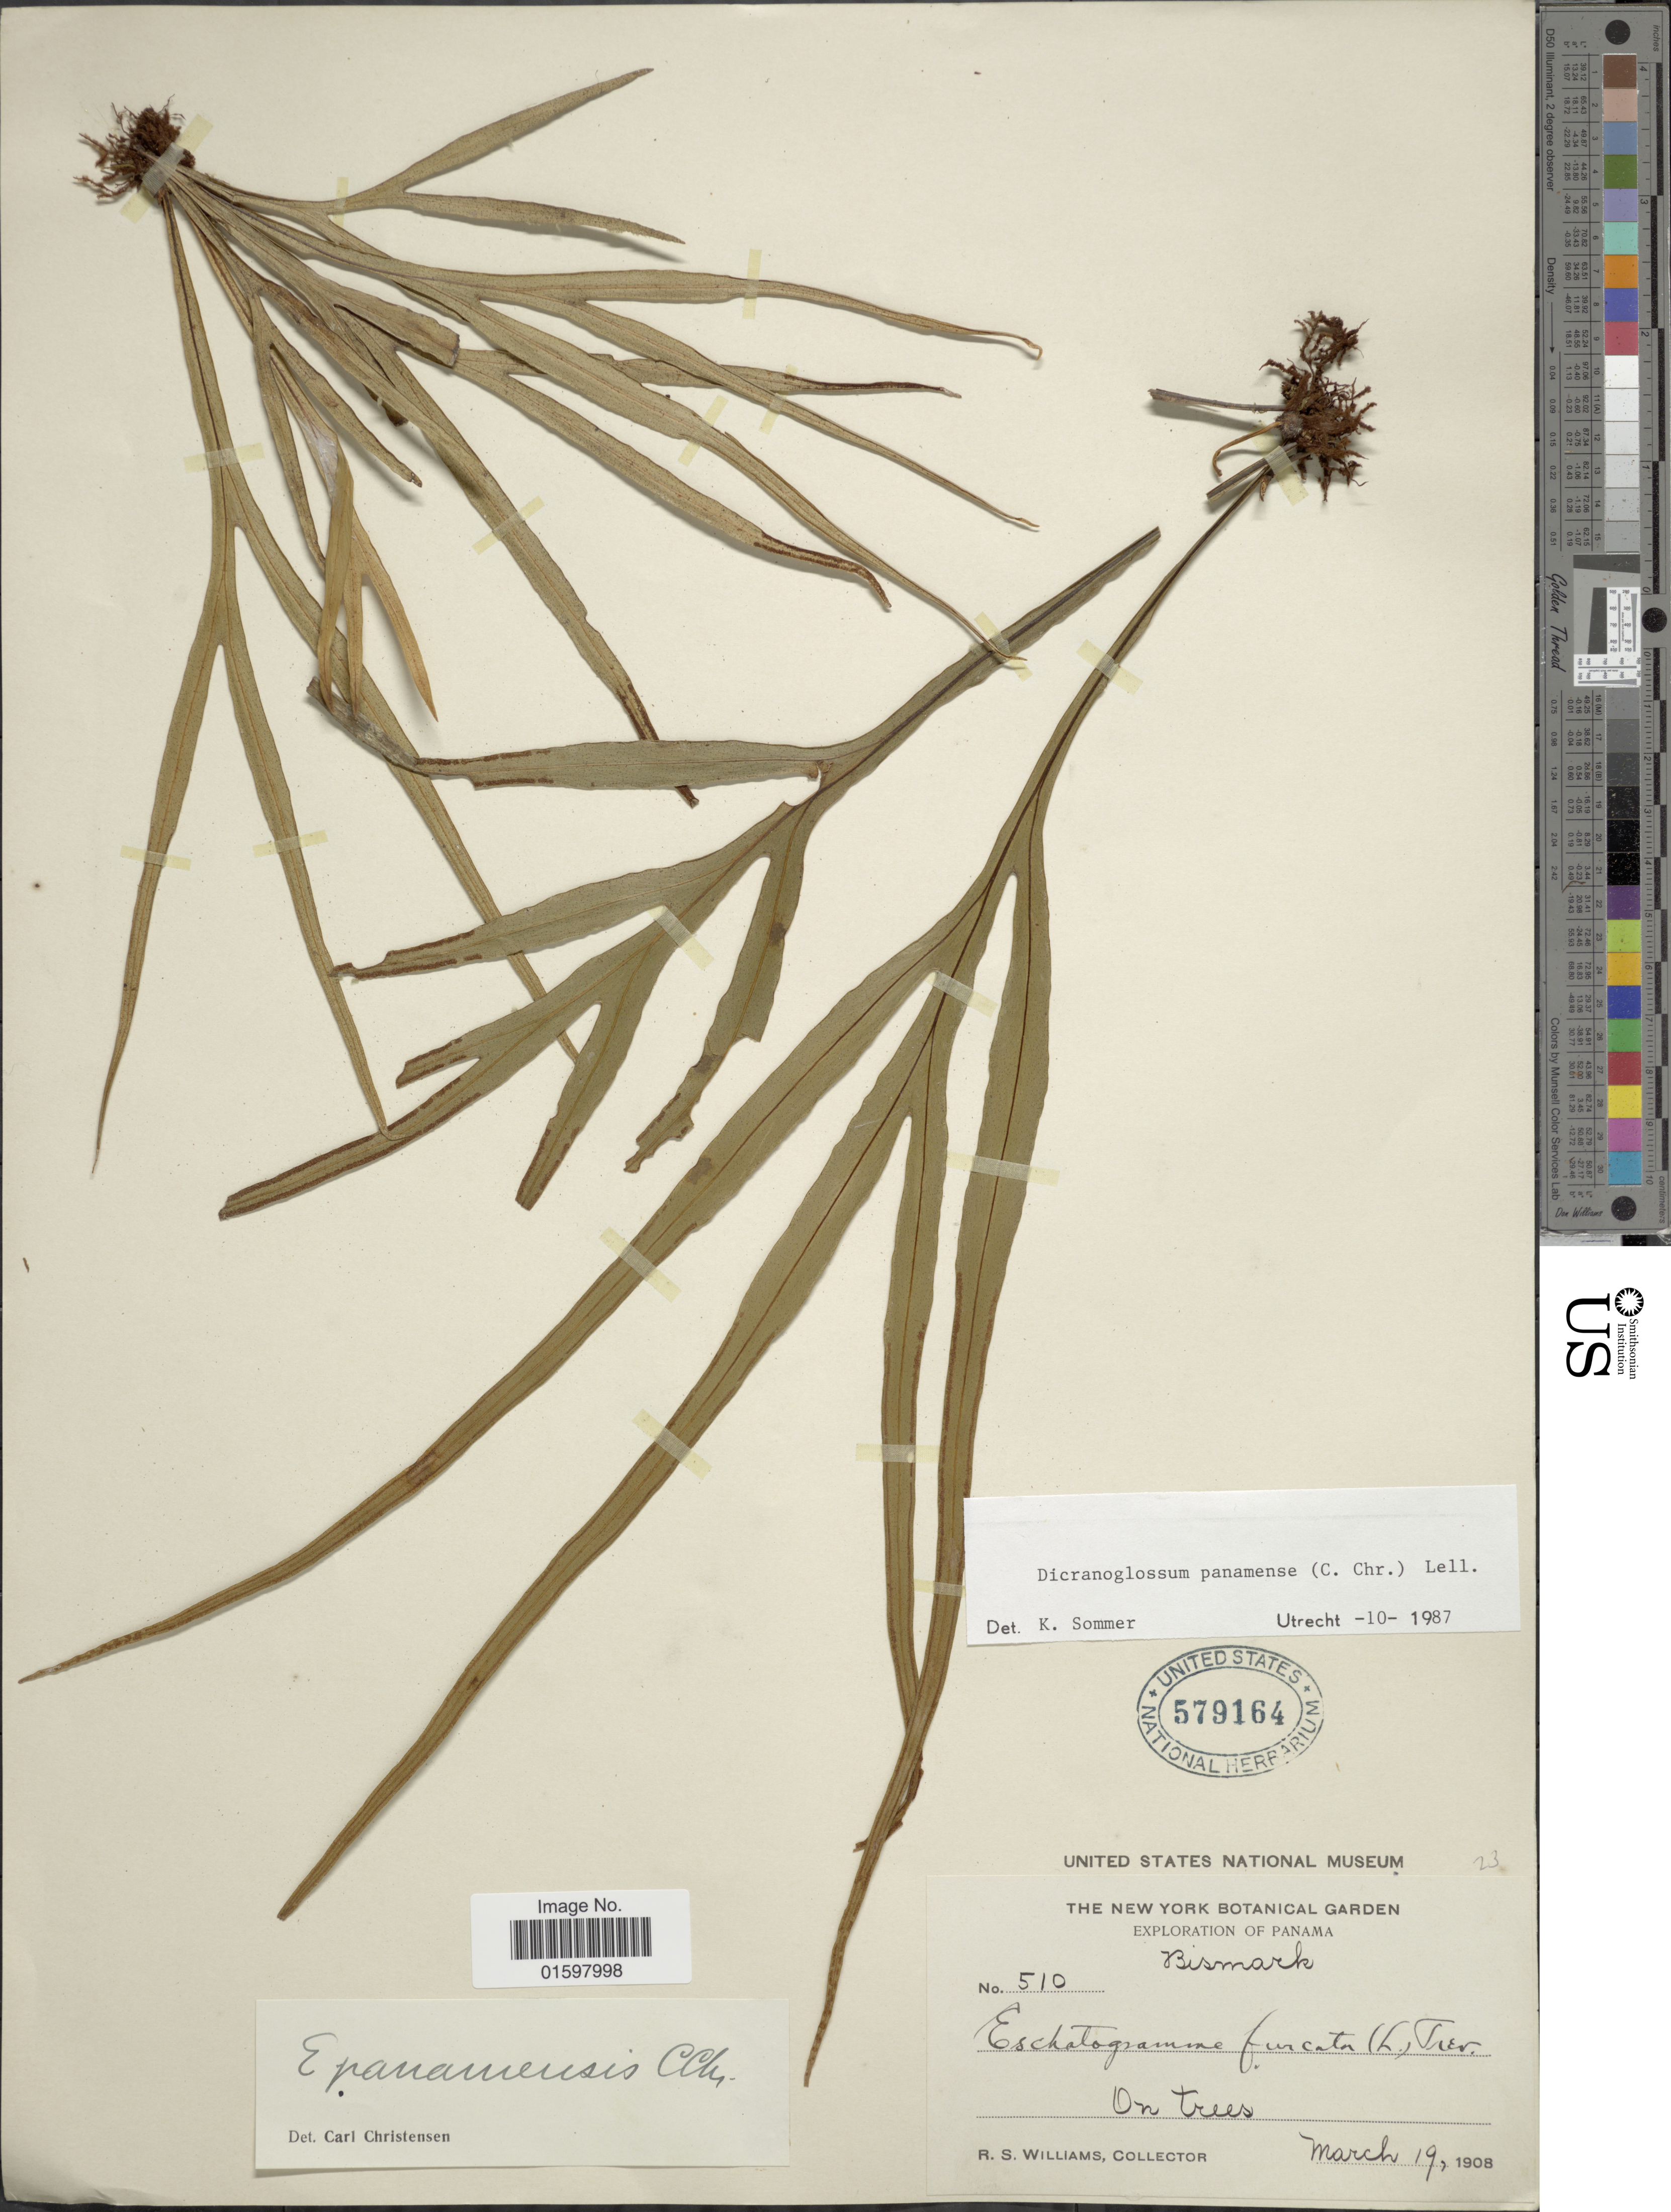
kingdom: Plantae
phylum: Tracheophyta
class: Polypodiopsida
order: Polypodiales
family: Polypodiaceae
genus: Pleopeltis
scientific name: Pleopeltis panamensis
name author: (Weath.) Pic. Serm.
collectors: R. S. Williams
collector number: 510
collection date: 1908-03-19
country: Panama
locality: Bismark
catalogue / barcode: US 579164